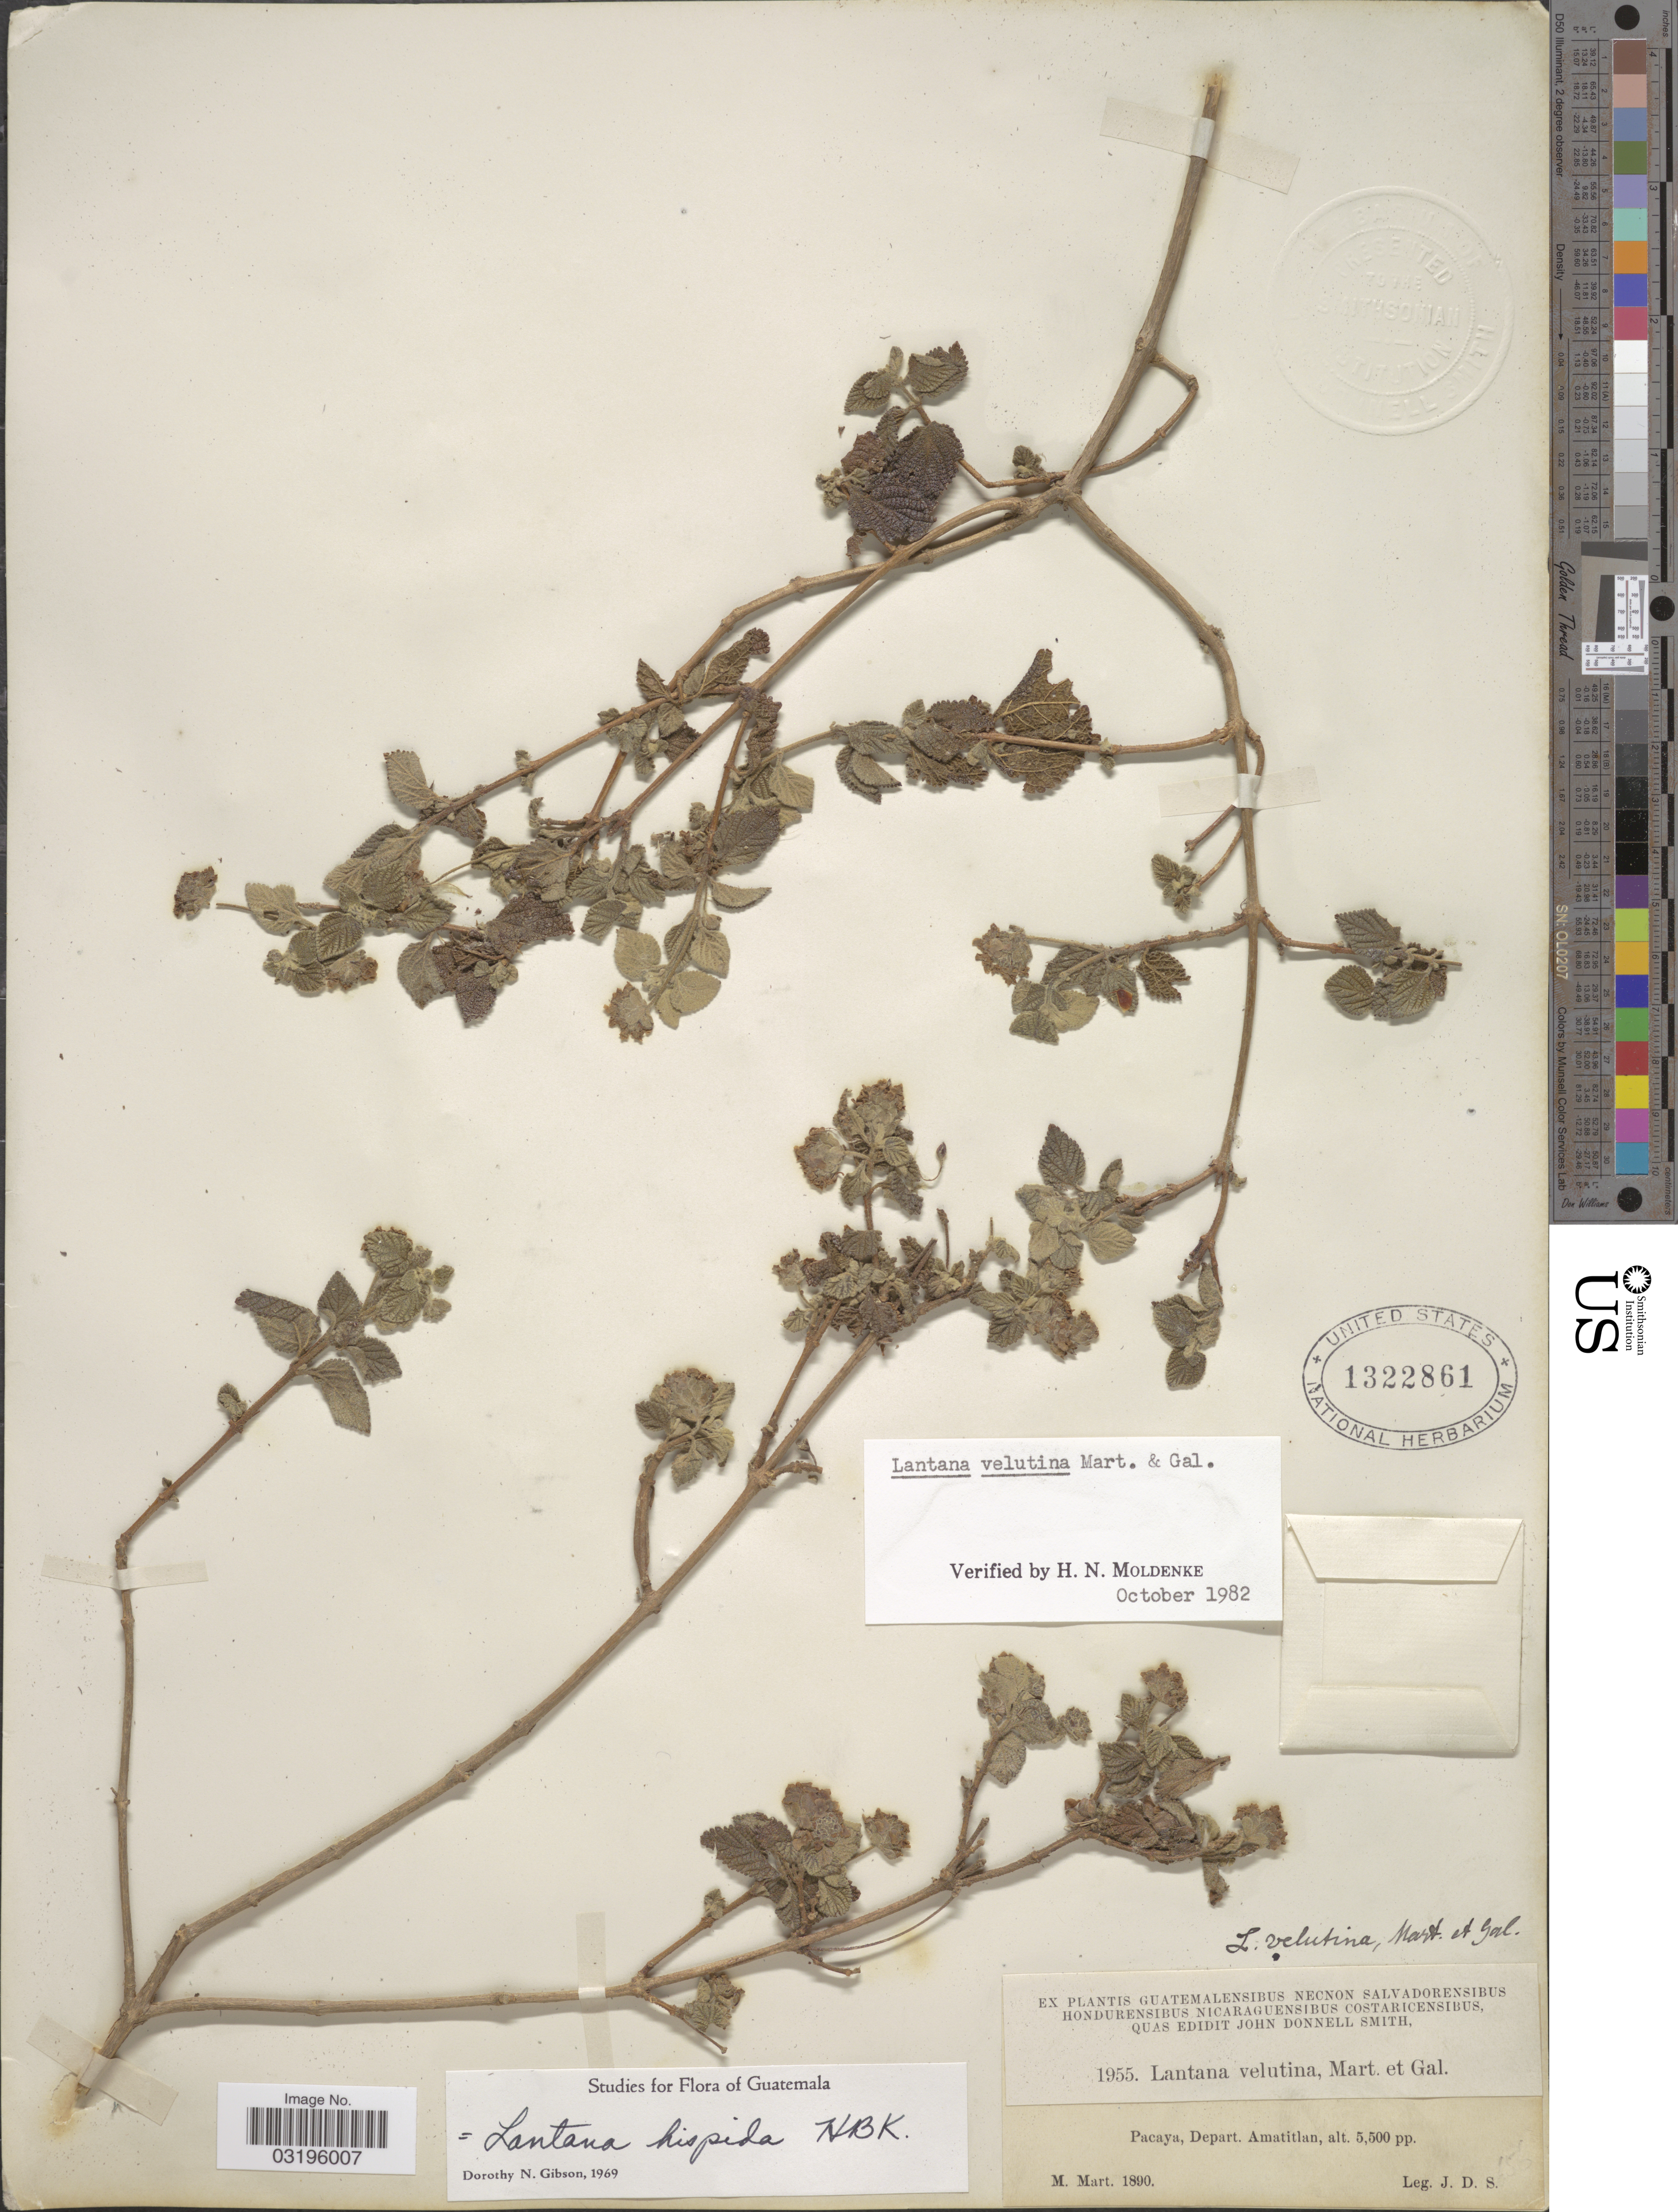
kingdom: Plantae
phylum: Tracheophyta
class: Magnoliopsida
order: Lamiales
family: Verbenaceae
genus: Lantana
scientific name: Lantana velutina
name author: M. Martens & Galeotti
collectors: J. Donnell Smith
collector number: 1955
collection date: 1890-03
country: Guatemala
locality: Pacaya, Depart. Amatitlan.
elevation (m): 1676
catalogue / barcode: US 1322861